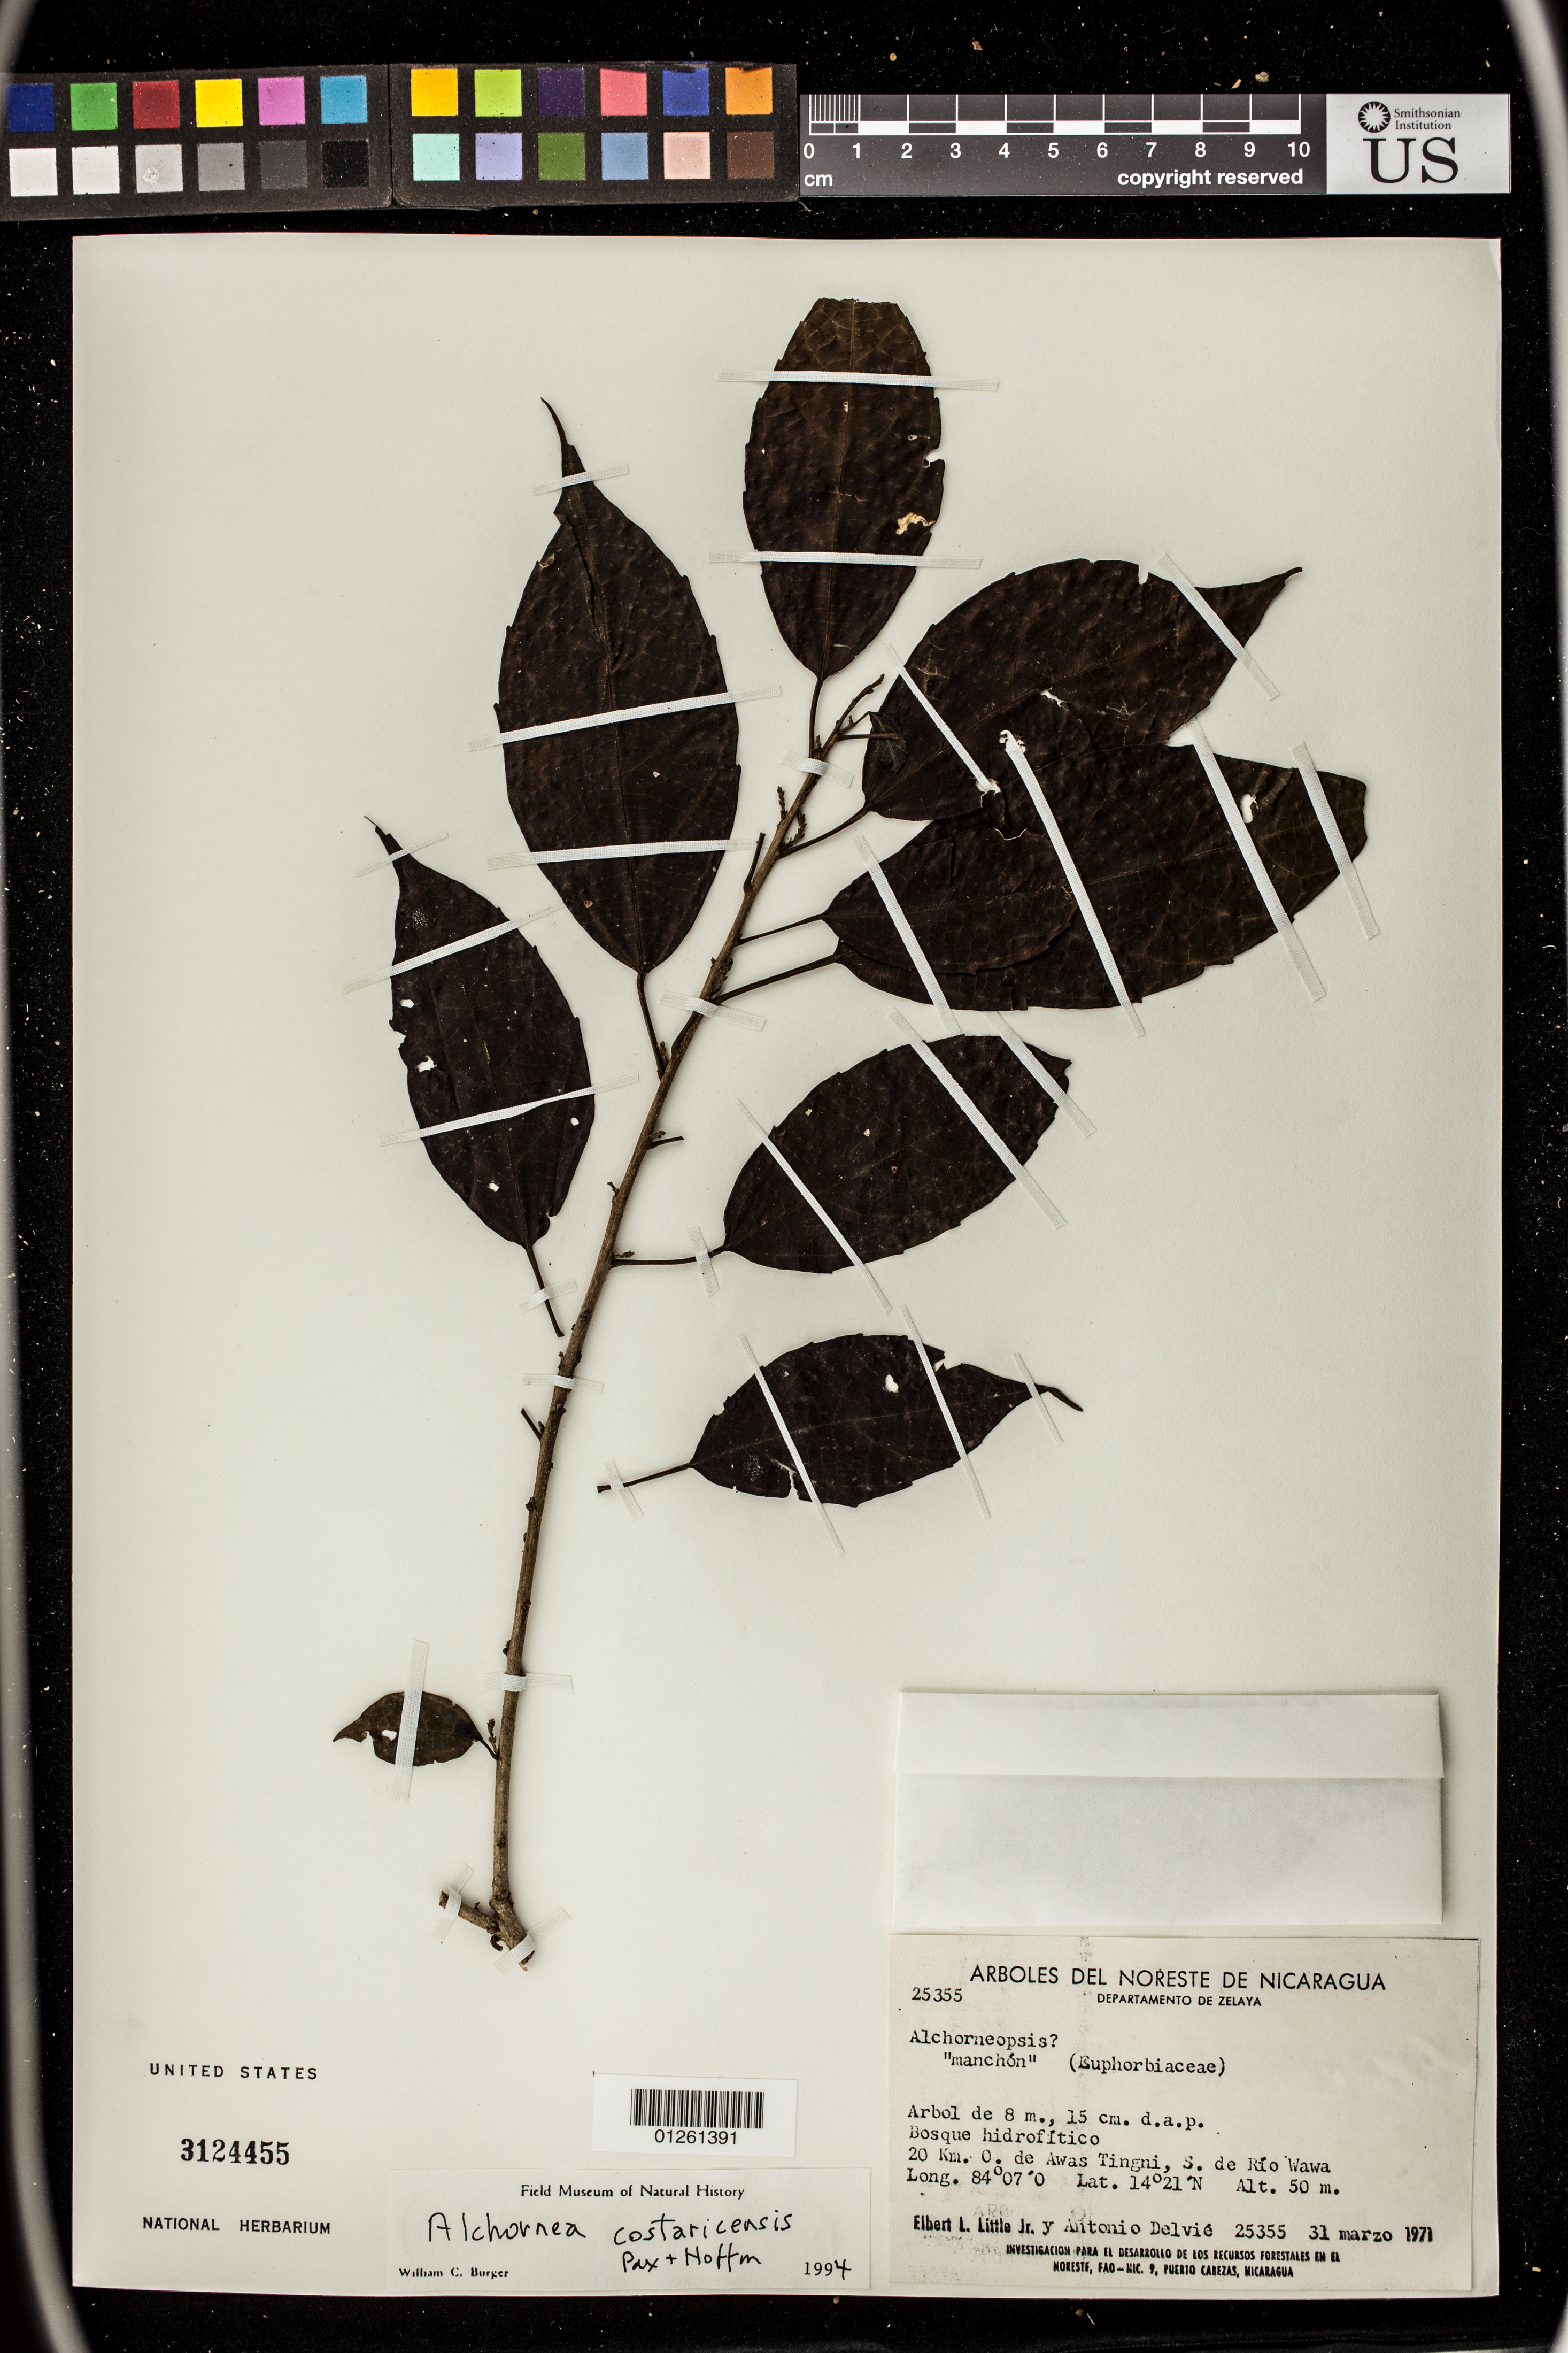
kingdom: Plantae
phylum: Tracheophyta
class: Magnoliopsida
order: Malpighiales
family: Euphorbiaceae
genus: Alchornea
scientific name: Alchornea costaricensis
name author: Pax & K. Hoffm. in Engl.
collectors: E. L. Little & A. Delvie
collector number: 25355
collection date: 1971-03-31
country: Nicaragua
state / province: Atlantico Norte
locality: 20 Km. O. de Awas tingni, S. de Rio Wawa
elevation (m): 50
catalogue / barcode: US 3124455